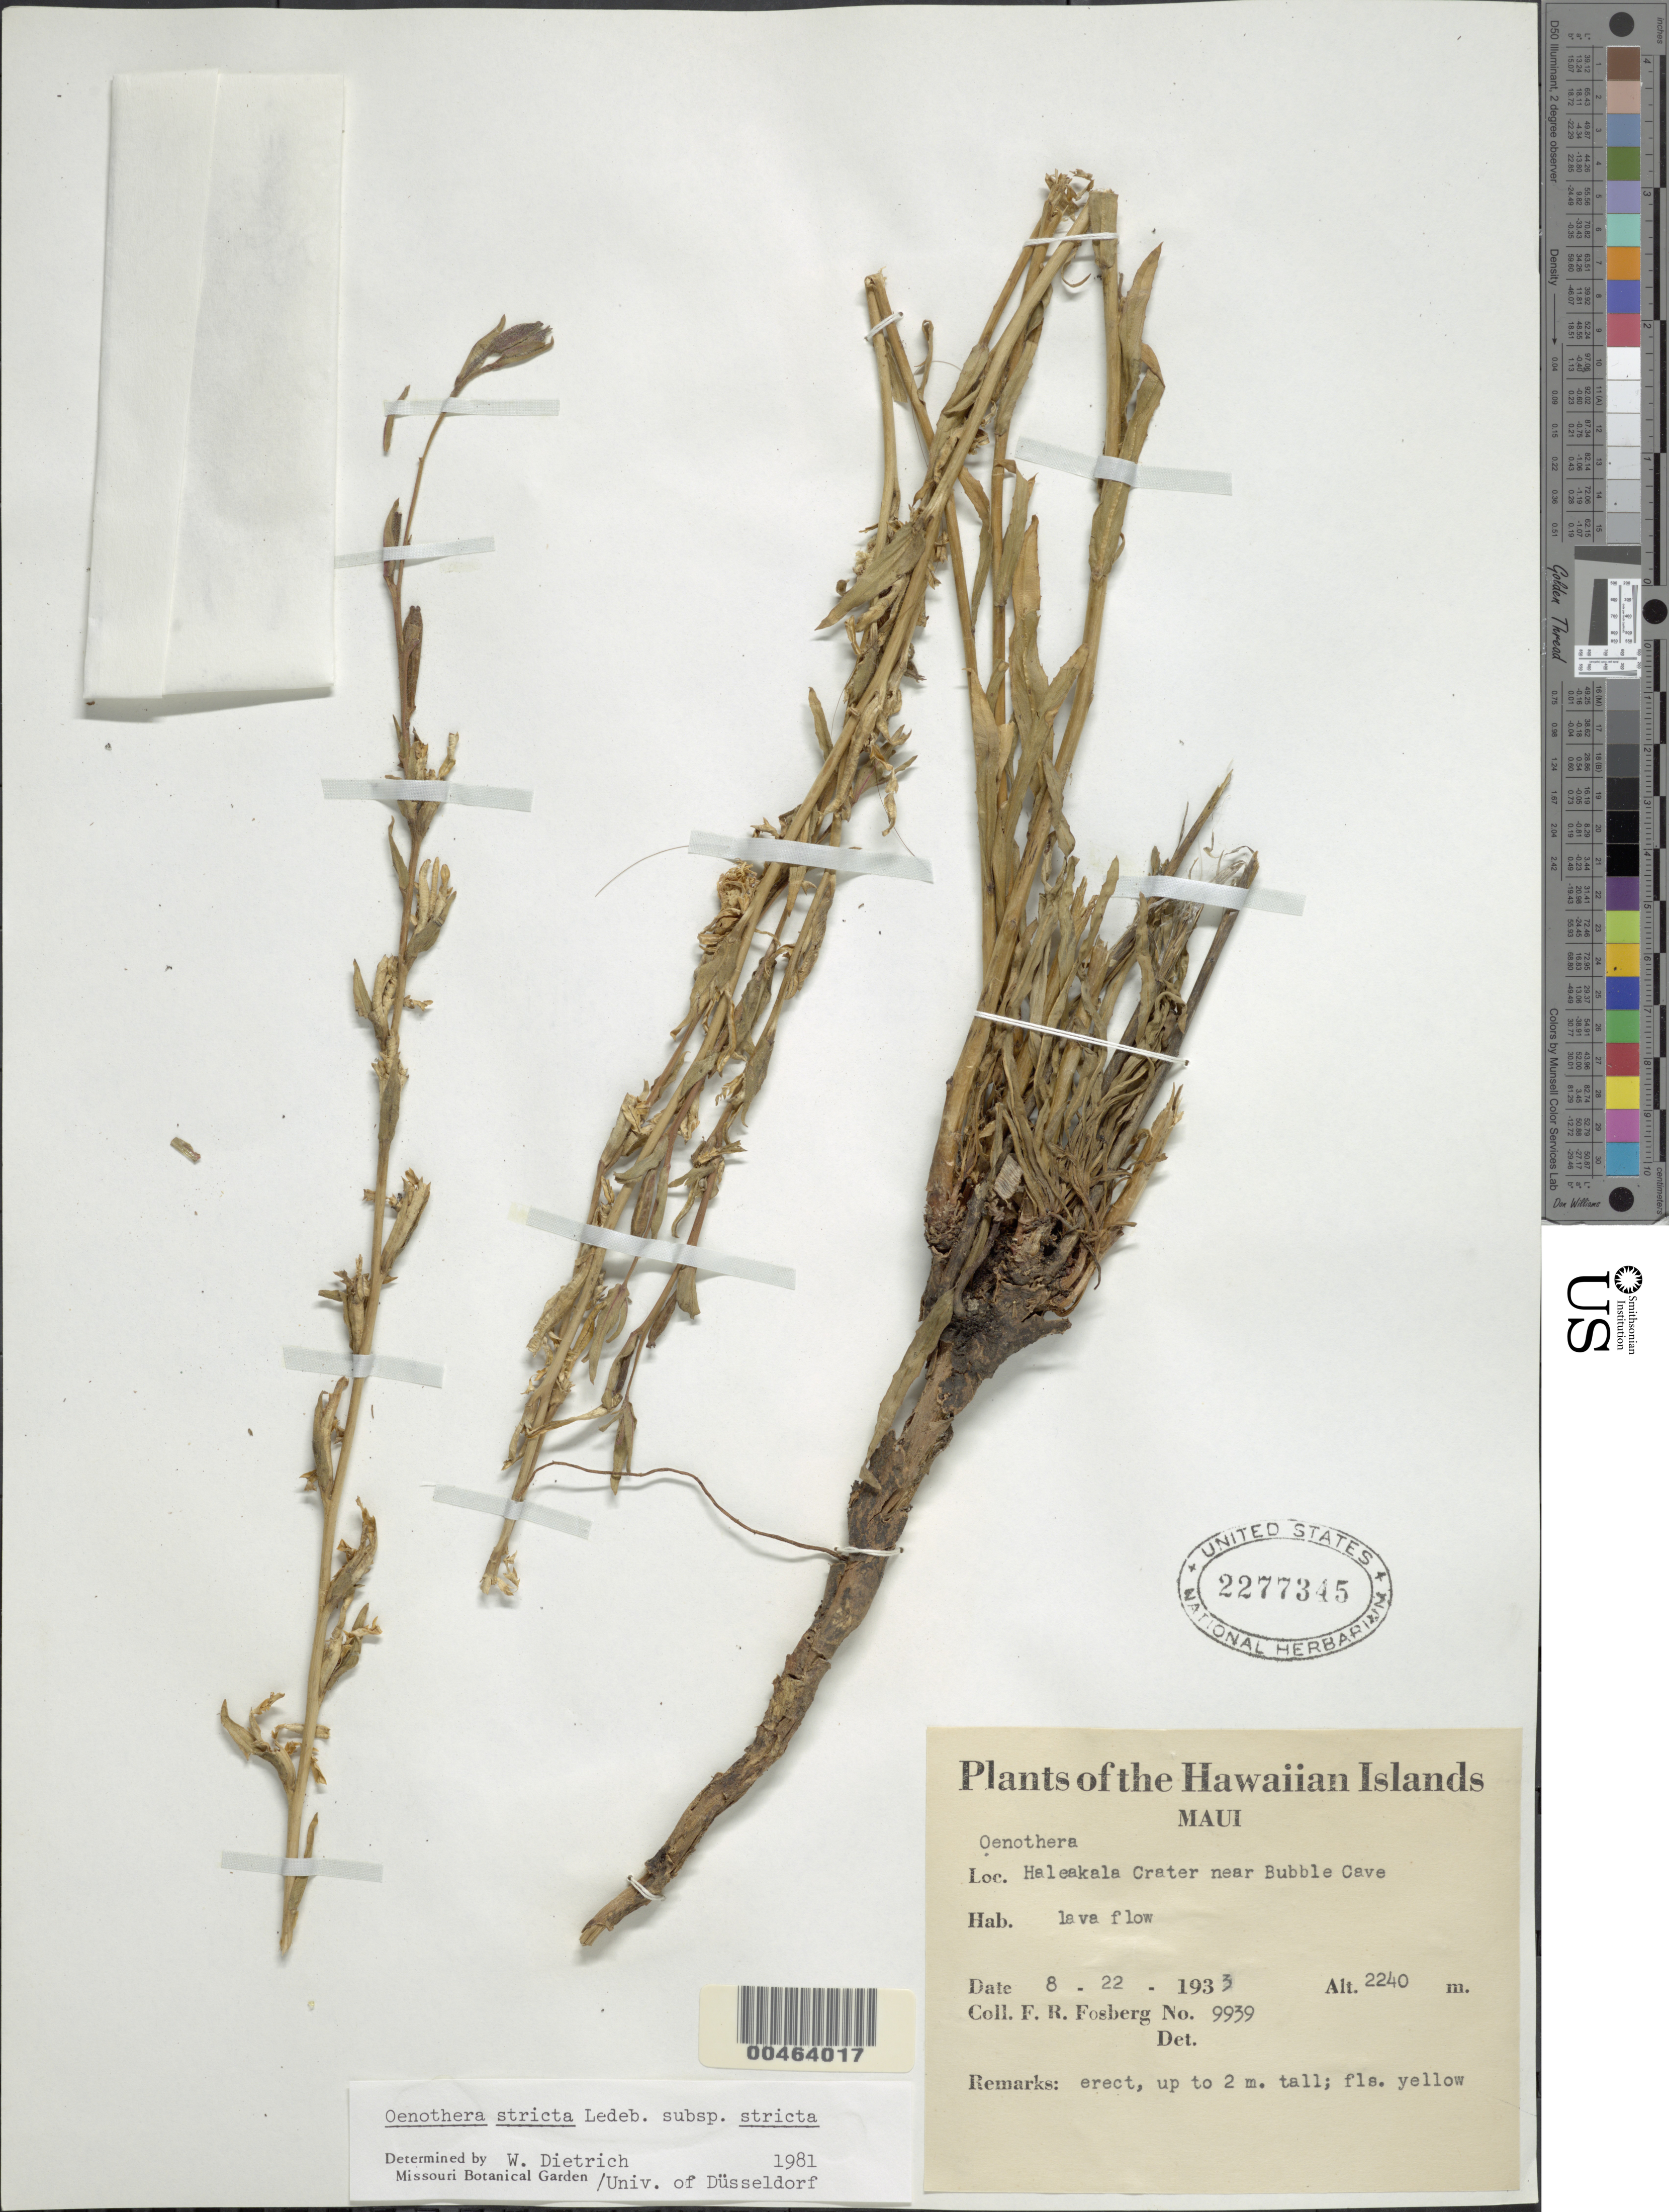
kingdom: Plantae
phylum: Tracheophyta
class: Magnoliopsida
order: Myrtales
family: Onagraceae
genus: Oenothera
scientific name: Oenothera stricta subsp. stricta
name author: Ledeb. ex Link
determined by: Dietrich, W.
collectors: F. R. Fosberg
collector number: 9939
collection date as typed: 22 Aug 1933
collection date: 1933-08-22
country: United States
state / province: Hawaii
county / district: Maui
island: Maui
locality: Haleakala Crater near Bubble Cave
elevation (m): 2240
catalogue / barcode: US 2277345